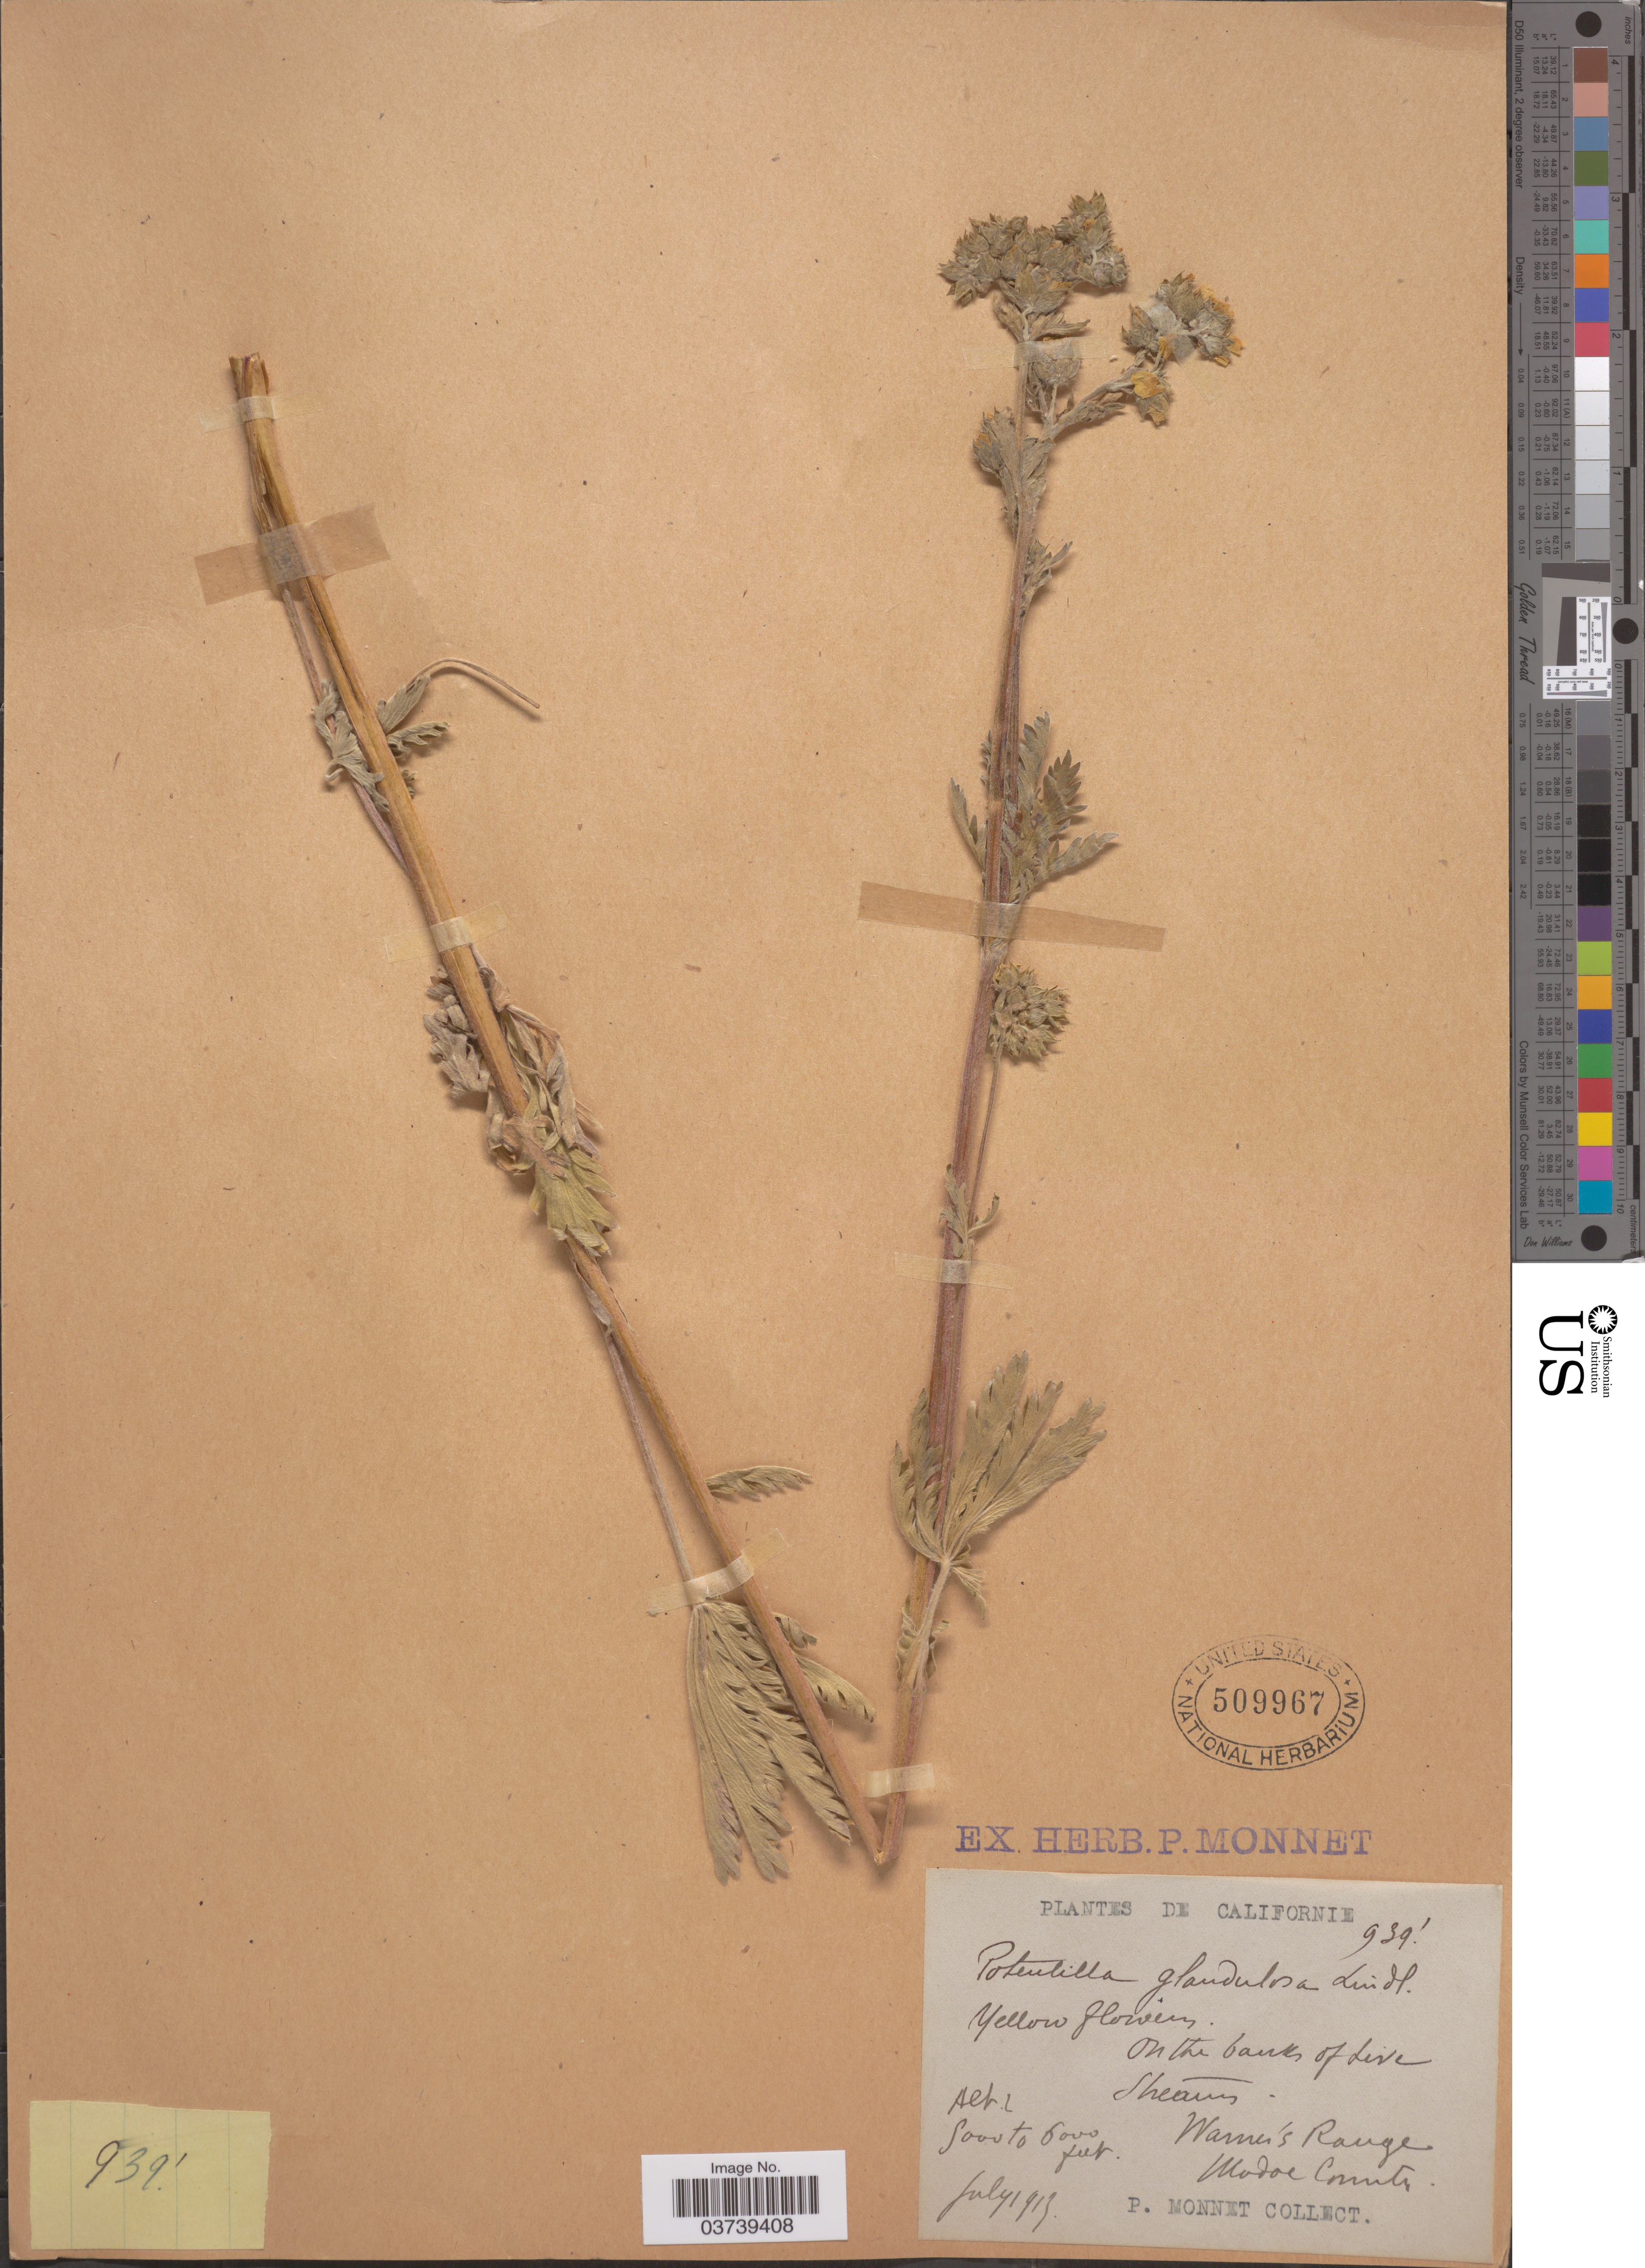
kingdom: Plantae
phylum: Tracheophyta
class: Magnoliopsida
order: Rosales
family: Rosaceae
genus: Potentilla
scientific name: Potentilla gracilis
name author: Douglas ex Hook.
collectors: P. Monnet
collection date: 1917-07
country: United States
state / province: California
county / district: Modoc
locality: On the banks of Live Streams, Warner's Range, Modoc County.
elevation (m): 1524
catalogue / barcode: US 509967